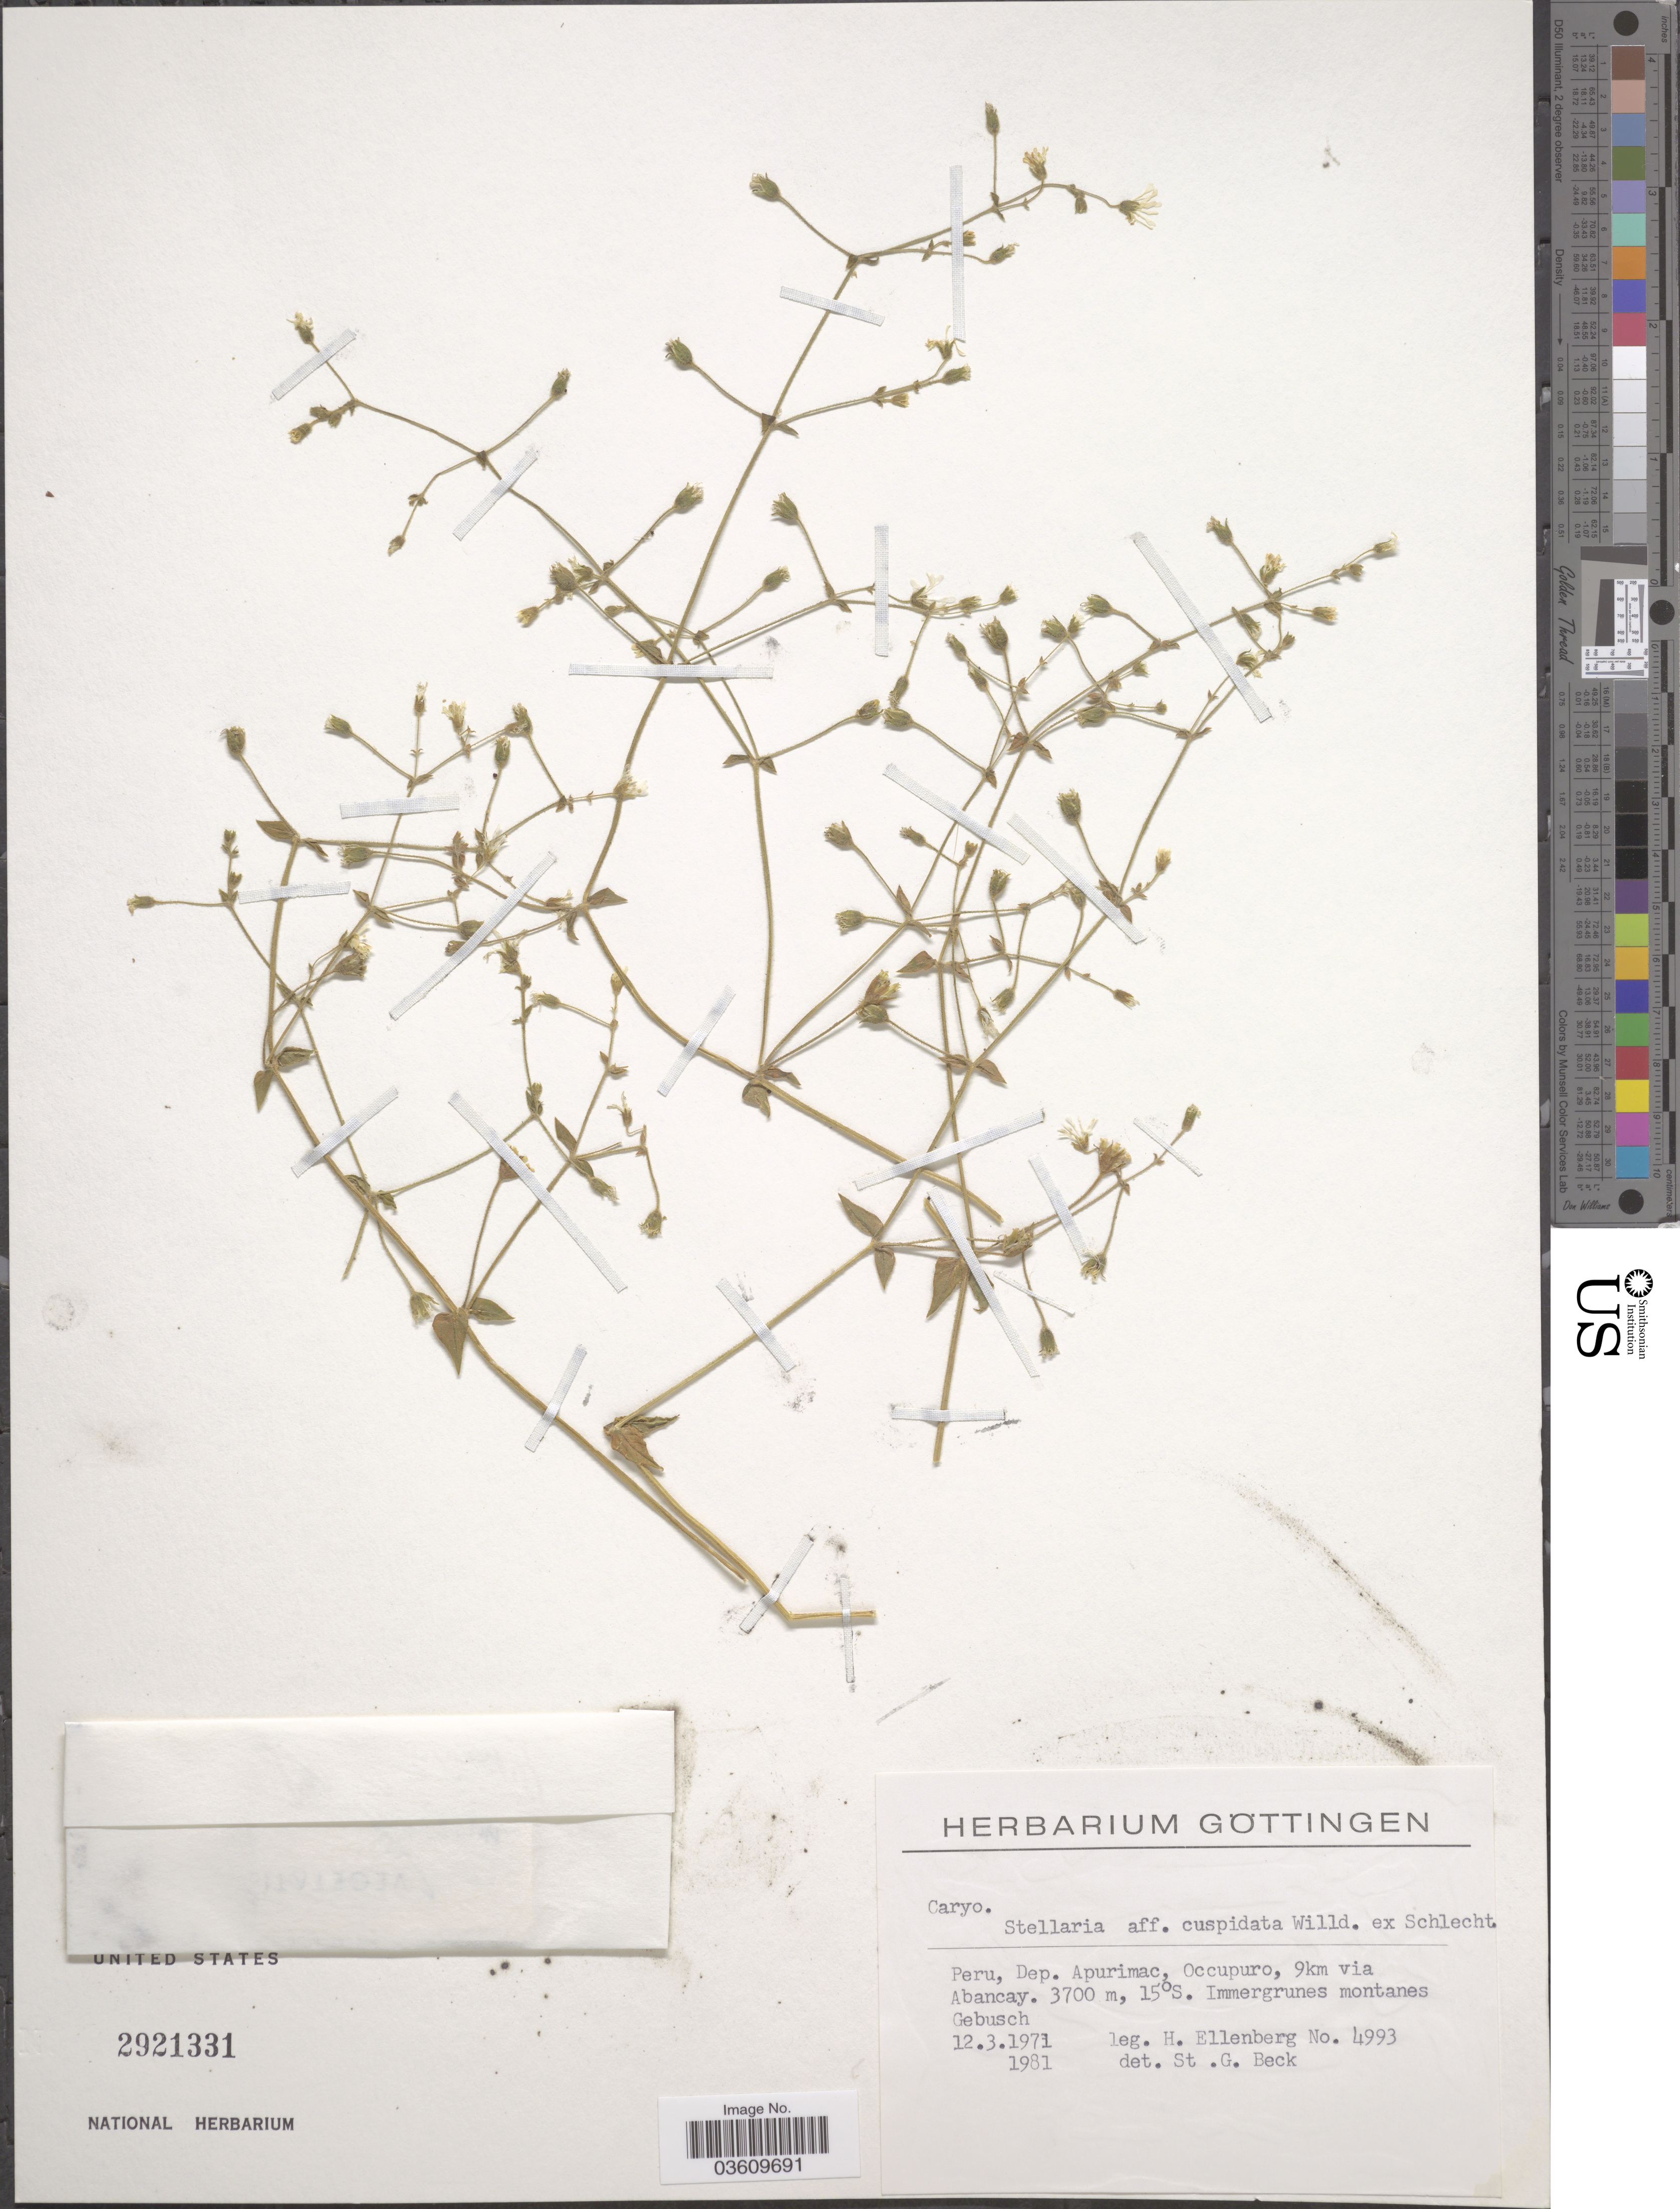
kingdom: Plantae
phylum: Tracheophyta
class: Magnoliopsida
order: Caryophyllales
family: Caryophyllaceae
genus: Stellaria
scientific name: Stellaria cuspidata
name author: Willd. ex Schltdl.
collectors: H. Ellenberg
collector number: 4993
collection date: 1971-03-12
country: Peru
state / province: Apurímac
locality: Dep. Apurimac, Occupuro, 9km via Abancay.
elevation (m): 3700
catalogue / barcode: US 2921331